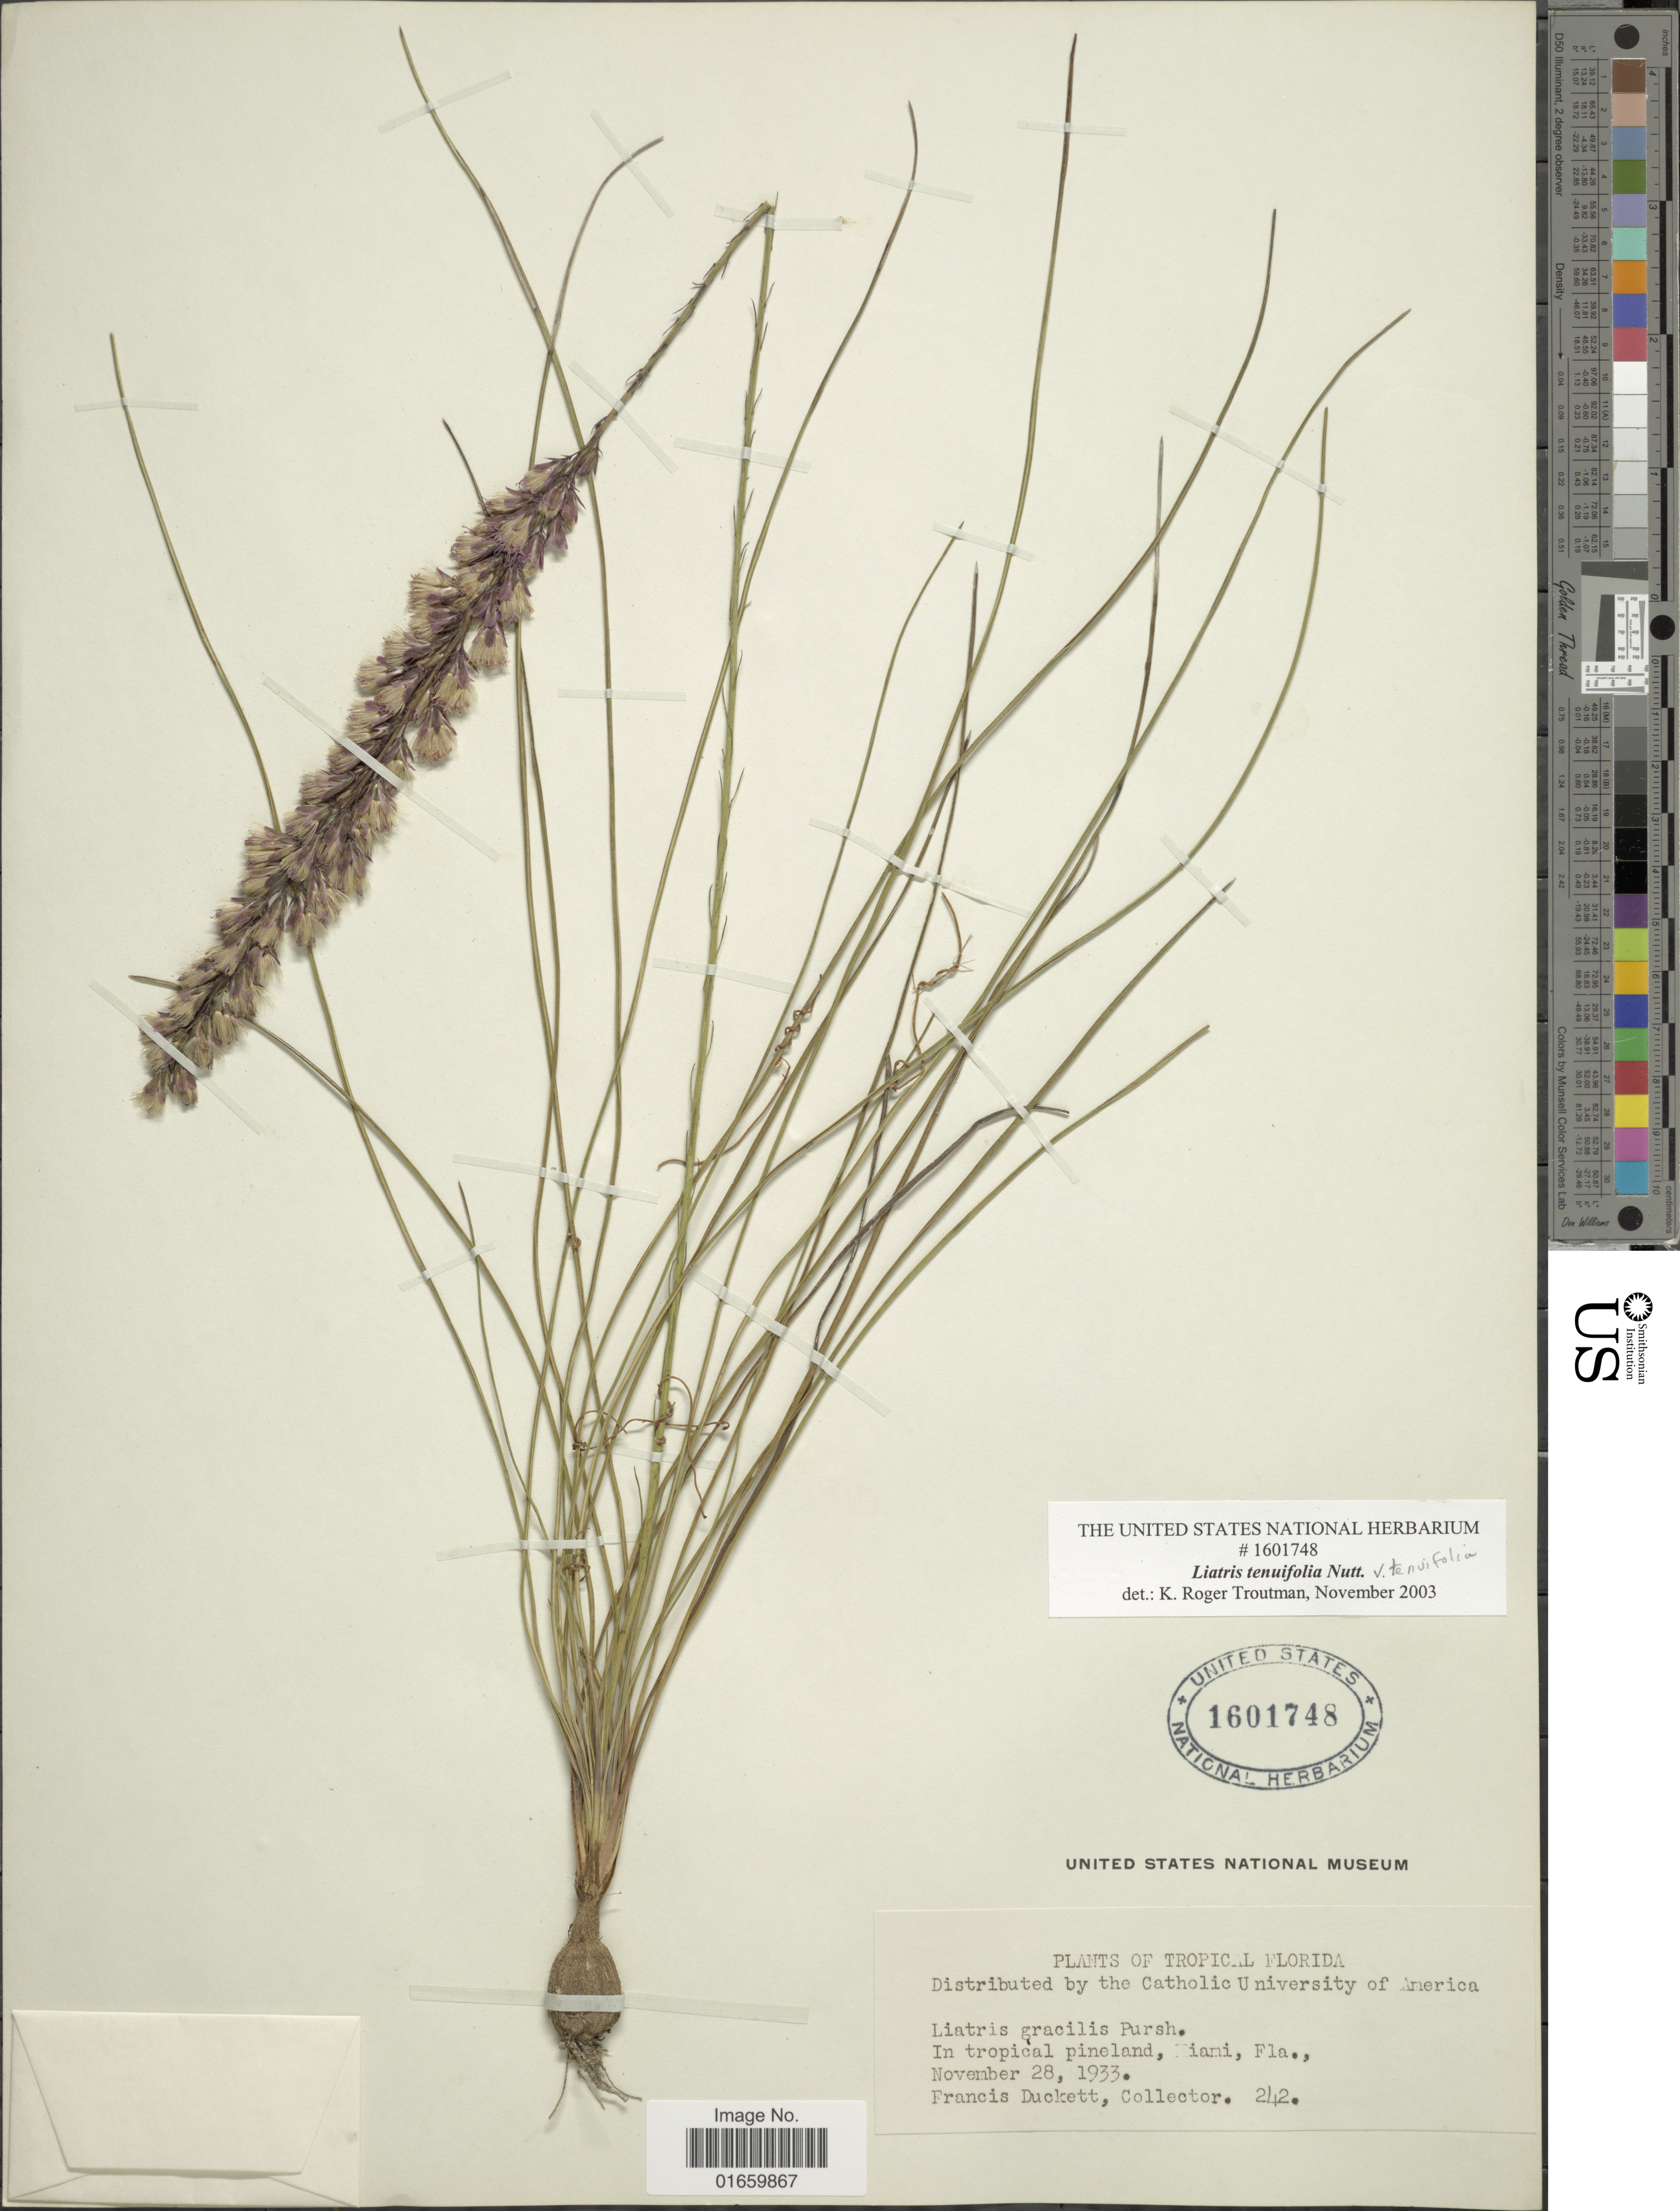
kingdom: Plantae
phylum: Tracheophyta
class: Magnoliopsida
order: Asterales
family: Asteraceae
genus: Liatris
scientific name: Liatris tenuifolia var. tenuifolia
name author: Nutt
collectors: F. Duckett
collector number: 242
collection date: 1933-11-28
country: United States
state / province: Florida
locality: In tropical pineland, Miami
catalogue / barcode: US 1601748